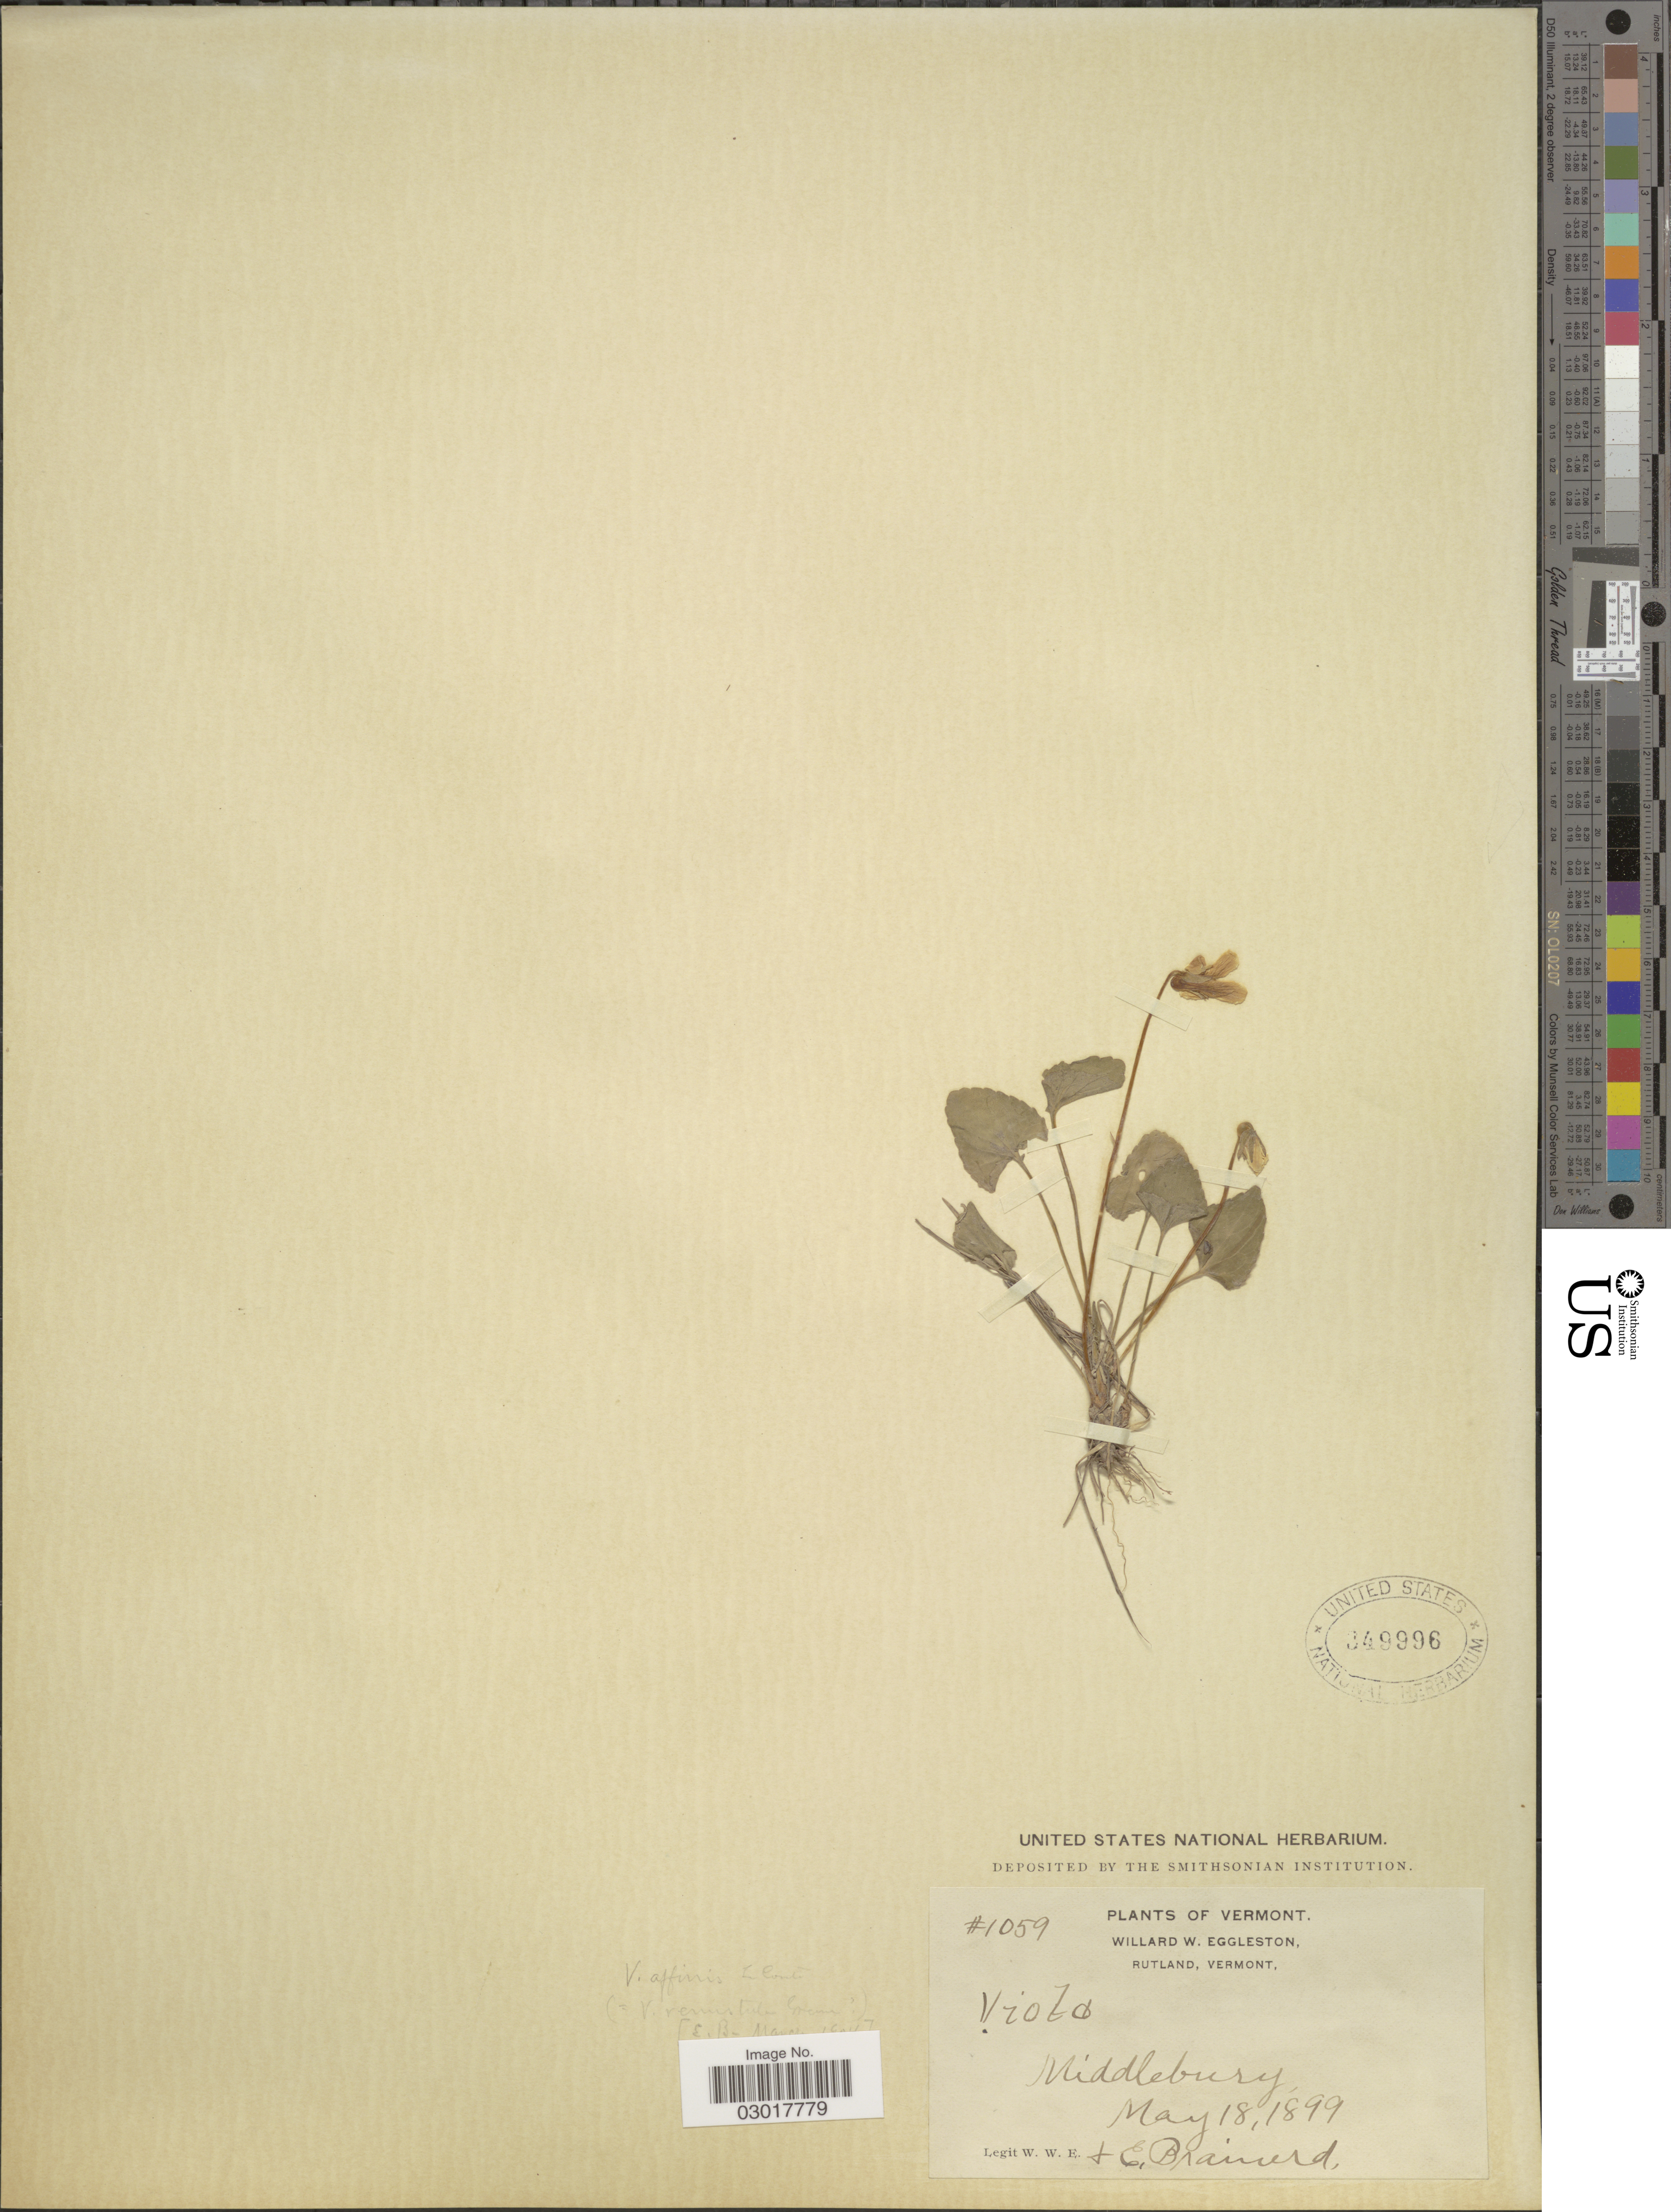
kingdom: Plantae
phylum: Tracheophyta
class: Magnoliopsida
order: Malpighiales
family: Violaceae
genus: Viola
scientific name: Viola x venustula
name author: Greene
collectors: W. W. Eggleston & E. Brainerd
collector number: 1059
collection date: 1899-05-18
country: United States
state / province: Vermont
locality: Middleburg.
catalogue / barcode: US 349996